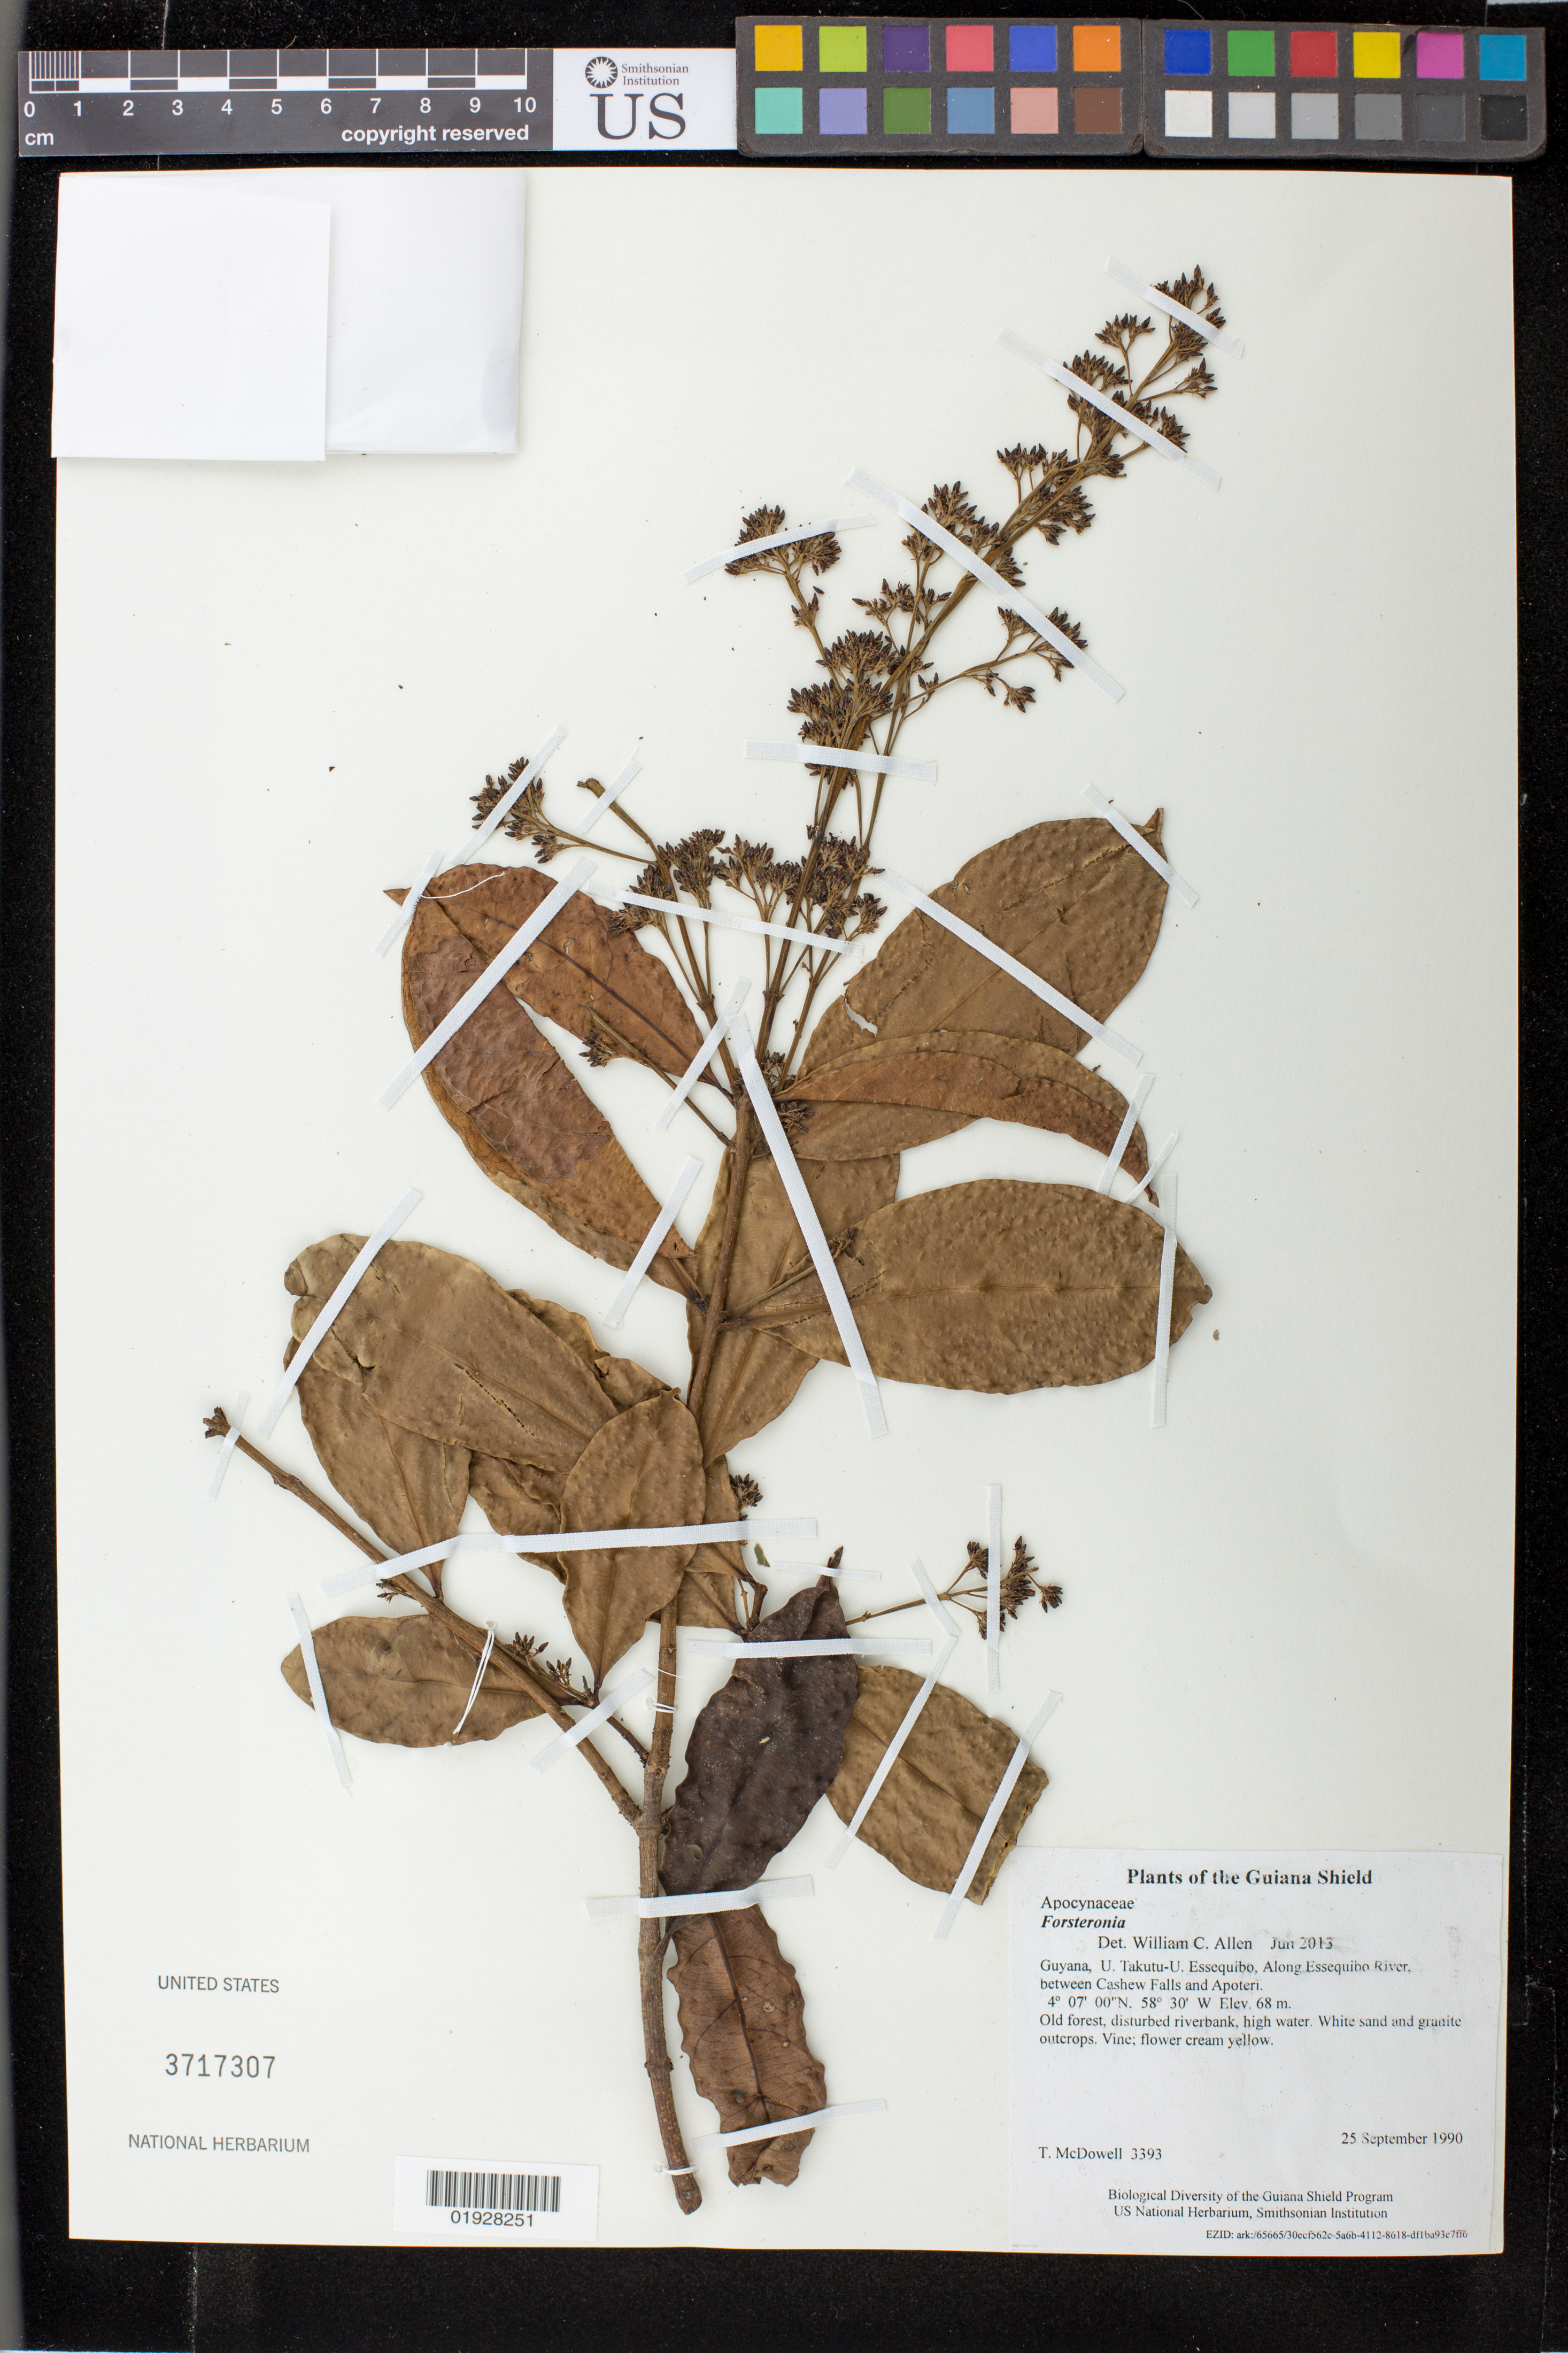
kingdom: Plantae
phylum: Tracheophyta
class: Magnoliopsida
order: Gentianales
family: Apocynaceae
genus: Forsteronia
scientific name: Forsteronia sp.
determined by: Allen, W. C.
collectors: T. McDowell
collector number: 3393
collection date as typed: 25 September 1990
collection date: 1990-09-25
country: Guyana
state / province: U. Takutu-U. Essequibo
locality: Along Essequibo River, between Cashew Falls and Apoteri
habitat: Old forest, disturbed riverbank, high water. White sand and granite outcrops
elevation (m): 68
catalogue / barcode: US 3717307